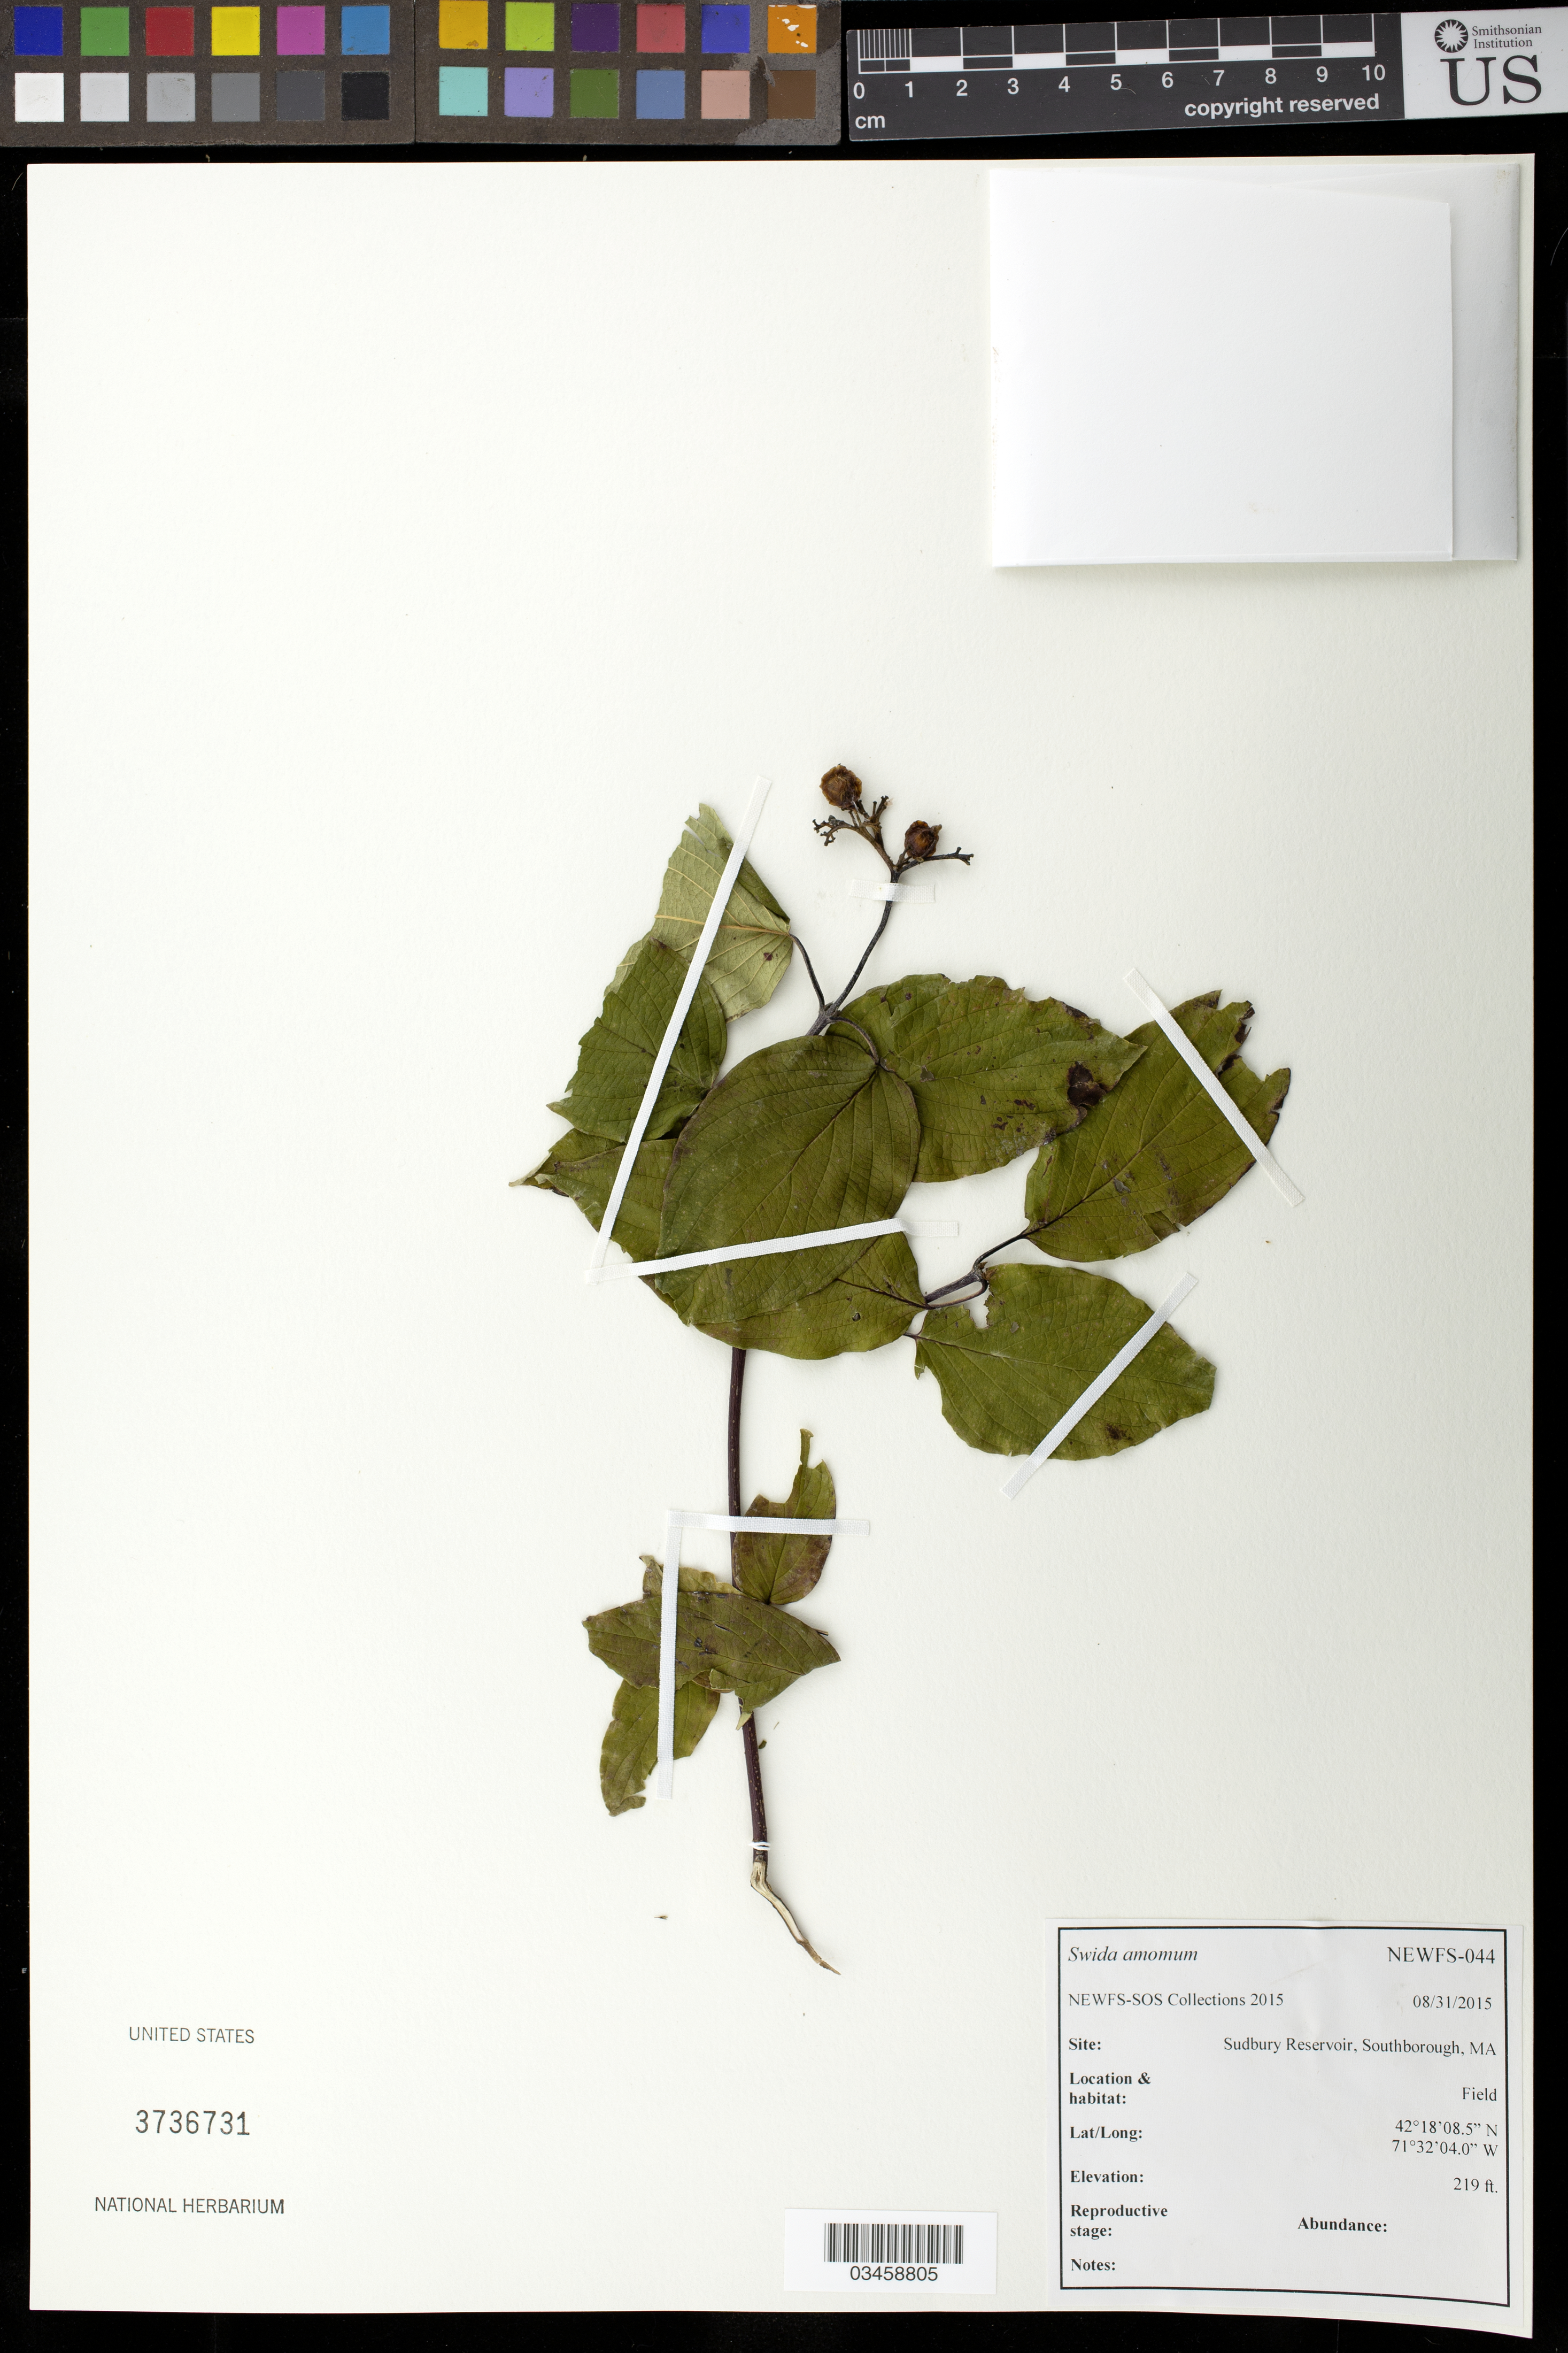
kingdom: Plantae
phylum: Tracheophyta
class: Magnoliopsida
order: Cornales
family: Cornaceae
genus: Swida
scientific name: Swida amomum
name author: (Mill.) Small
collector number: NEWFS-044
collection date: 2015-08-31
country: United States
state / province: Massachusetts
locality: Sudbury Reservoir, Southborough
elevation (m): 67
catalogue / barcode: US 3736731